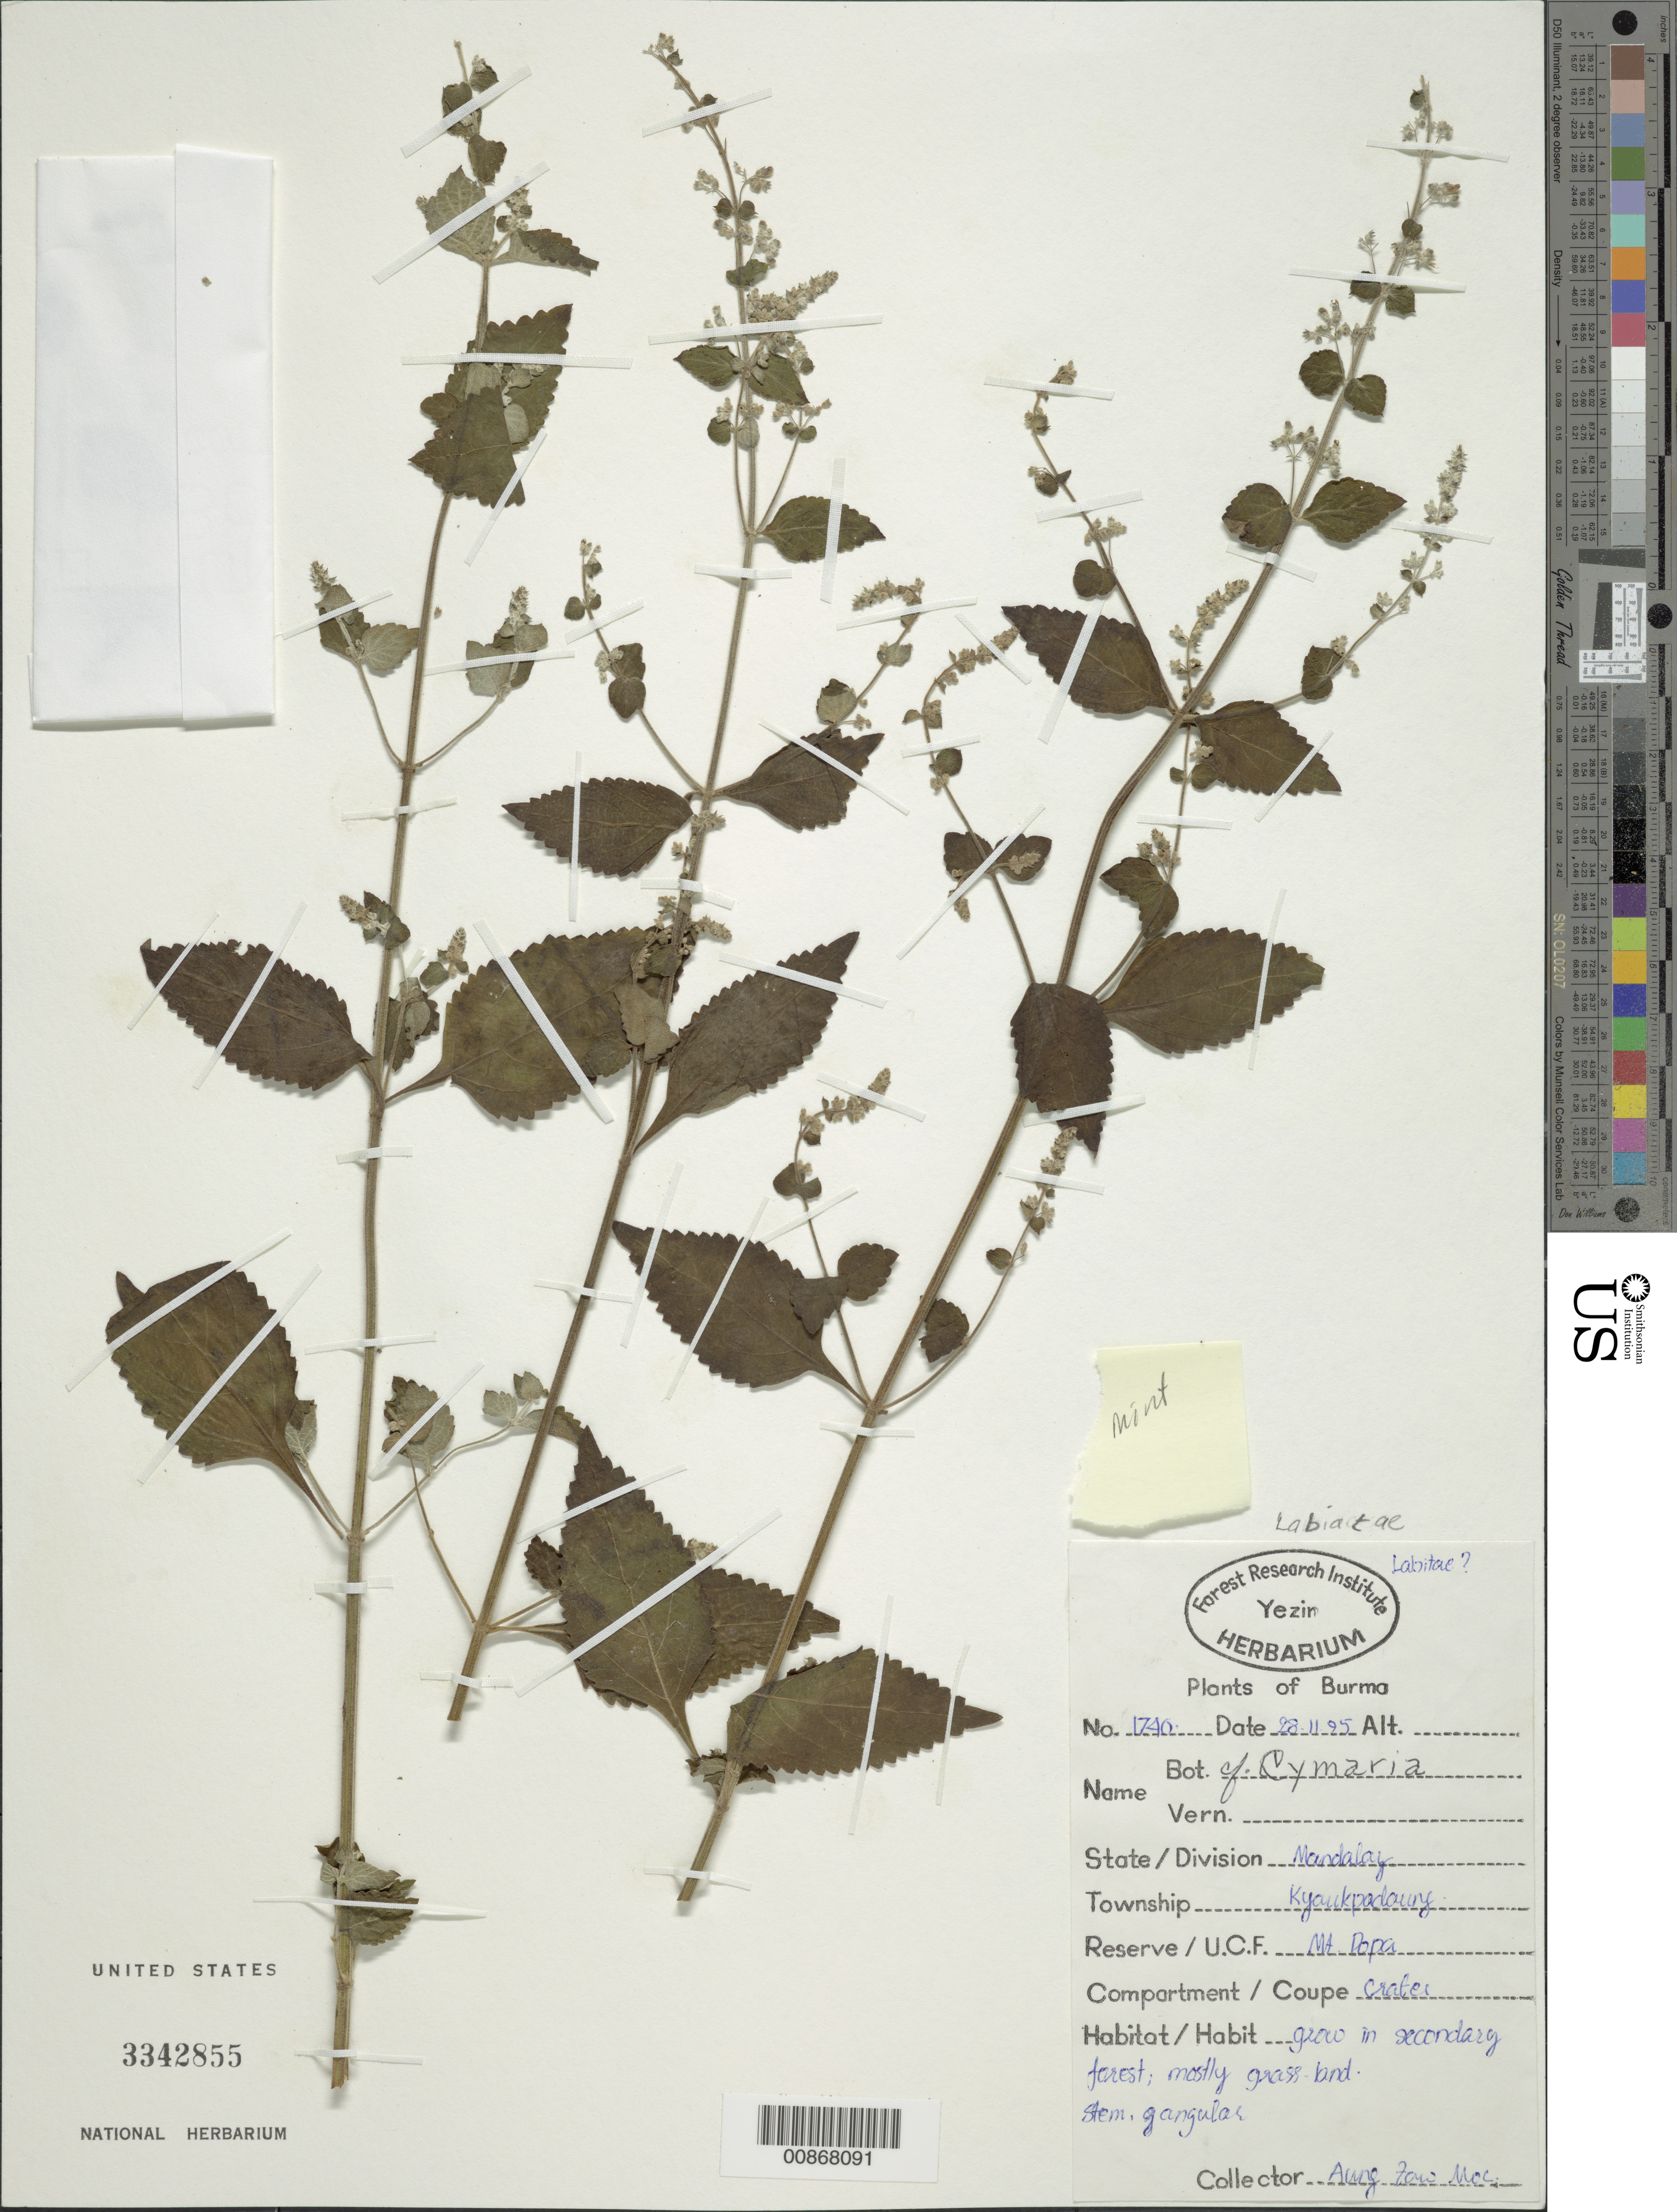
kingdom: Plantae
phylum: Tracheophyta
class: Magnoliopsida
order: Lamiales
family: Lamiaceae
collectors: Aung Zaw Moe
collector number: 1740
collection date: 1995-11-28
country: Myanmar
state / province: Mandalay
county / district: Kyaukpadaung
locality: Mt. Popa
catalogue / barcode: US 3342855